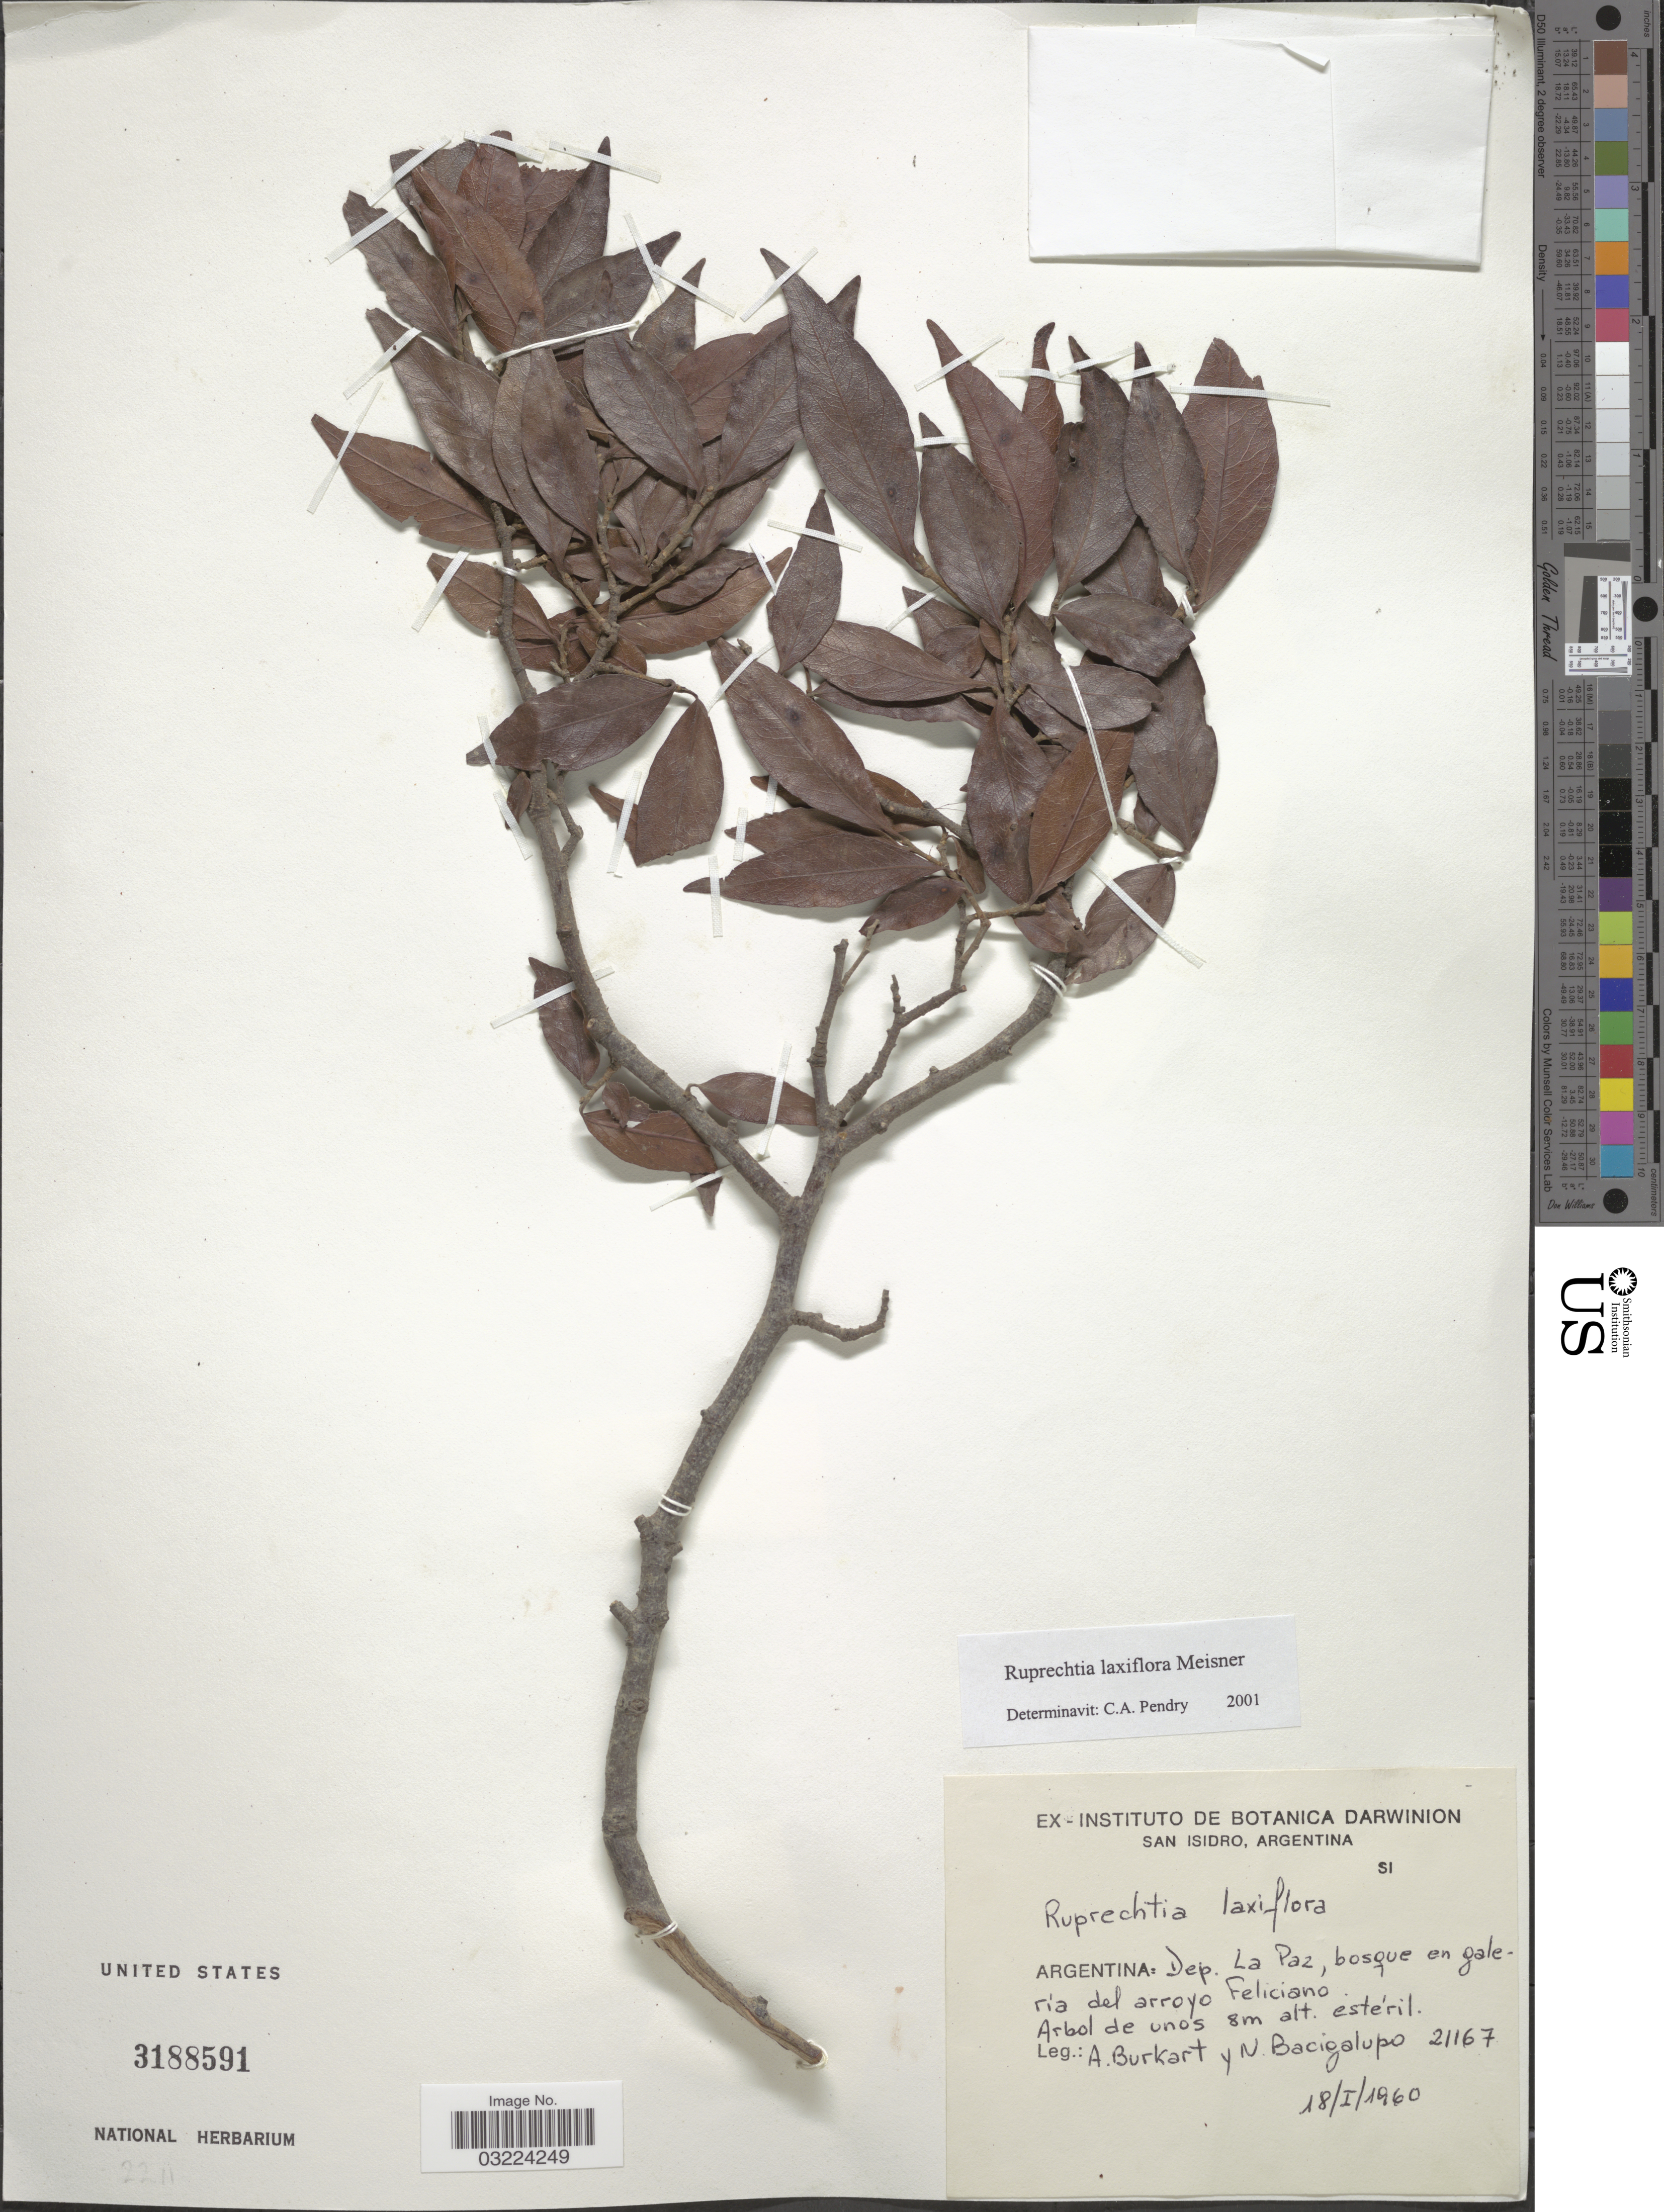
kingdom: Plantae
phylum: Tracheophyta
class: Magnoliopsida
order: Caryophyllales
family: Polygonaceae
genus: Ruprechtia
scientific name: Ruprechtia laxiflora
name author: Meisn.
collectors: A. E. Burkart & N. M. Bacigalupo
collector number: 21167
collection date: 1960-01-18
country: Argentina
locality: Dep. La Paz, bosque en galería del arroyo Feliciano.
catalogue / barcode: US 3188591